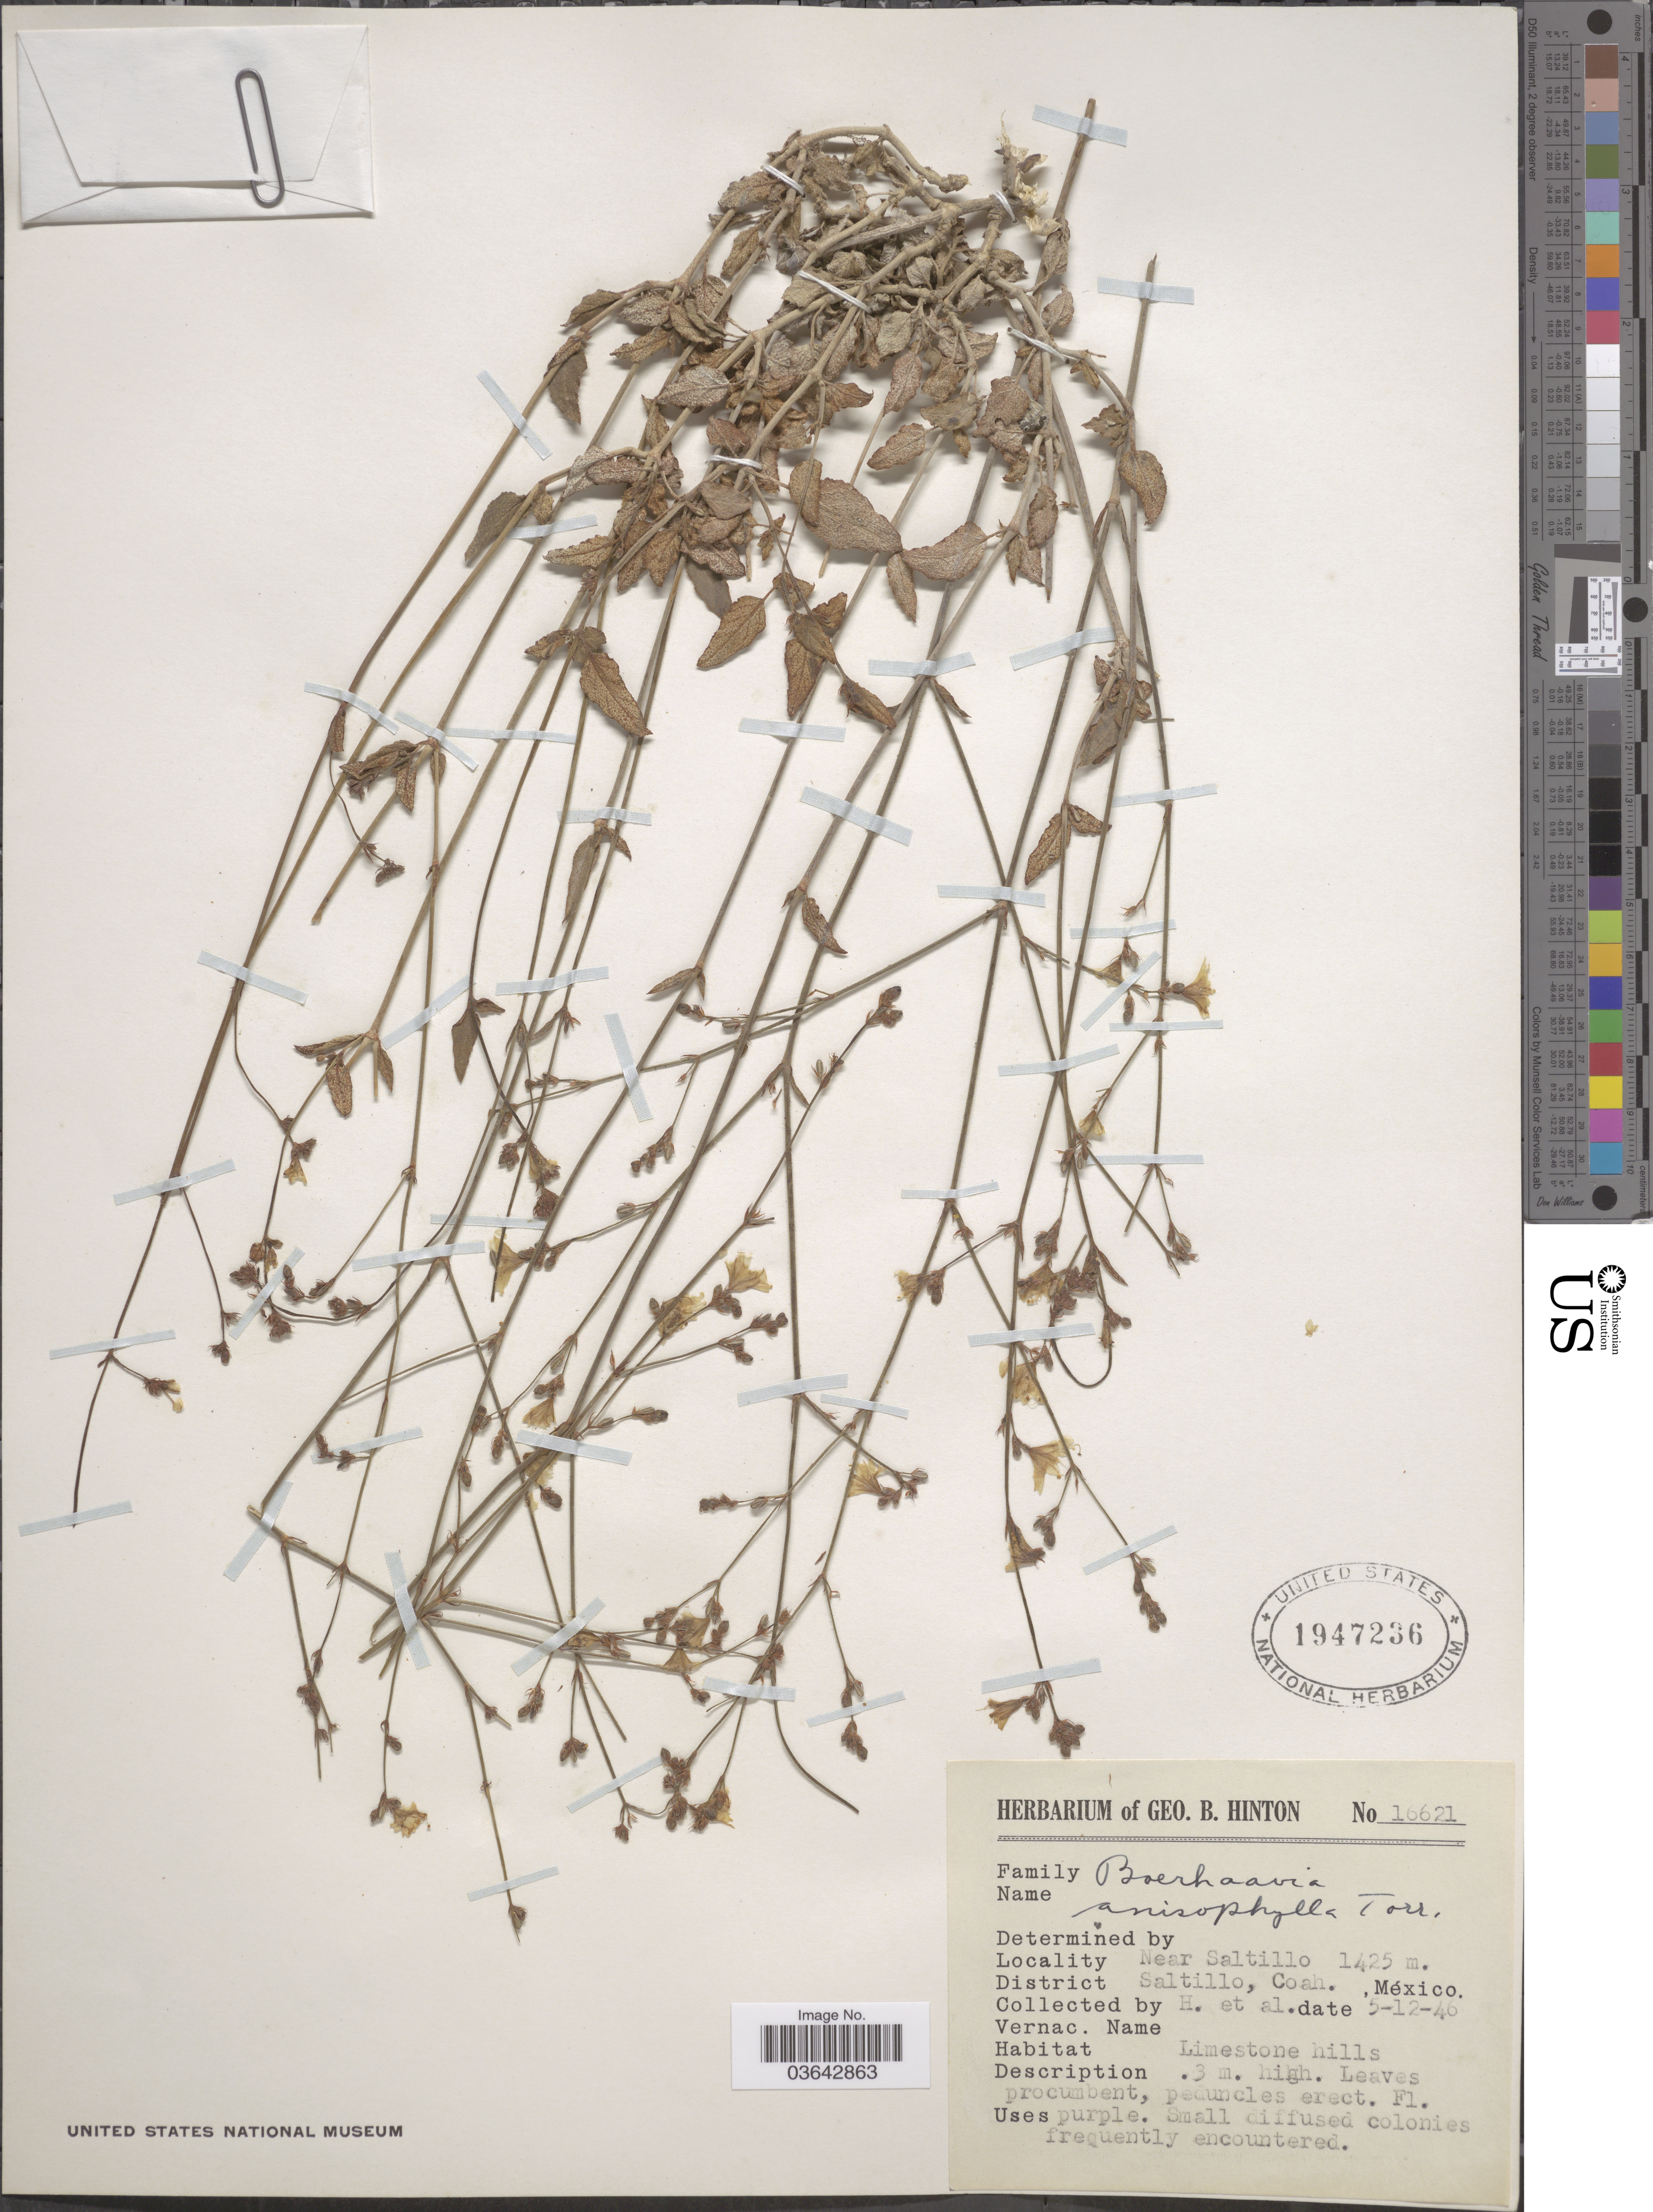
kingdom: Plantae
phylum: Tracheophyta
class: Magnoliopsida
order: Caryophyllales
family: Nyctaginaceae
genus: Boerhavia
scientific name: Boerhavia anisophylla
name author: Torr. in Emory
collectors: G. B. Hinton & et al.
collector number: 16621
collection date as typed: Transcribed d/m/y: 12/5/40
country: Mexico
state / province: Coahuila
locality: Near Saltillo. District Saltillo.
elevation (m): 1425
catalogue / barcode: US 1947236